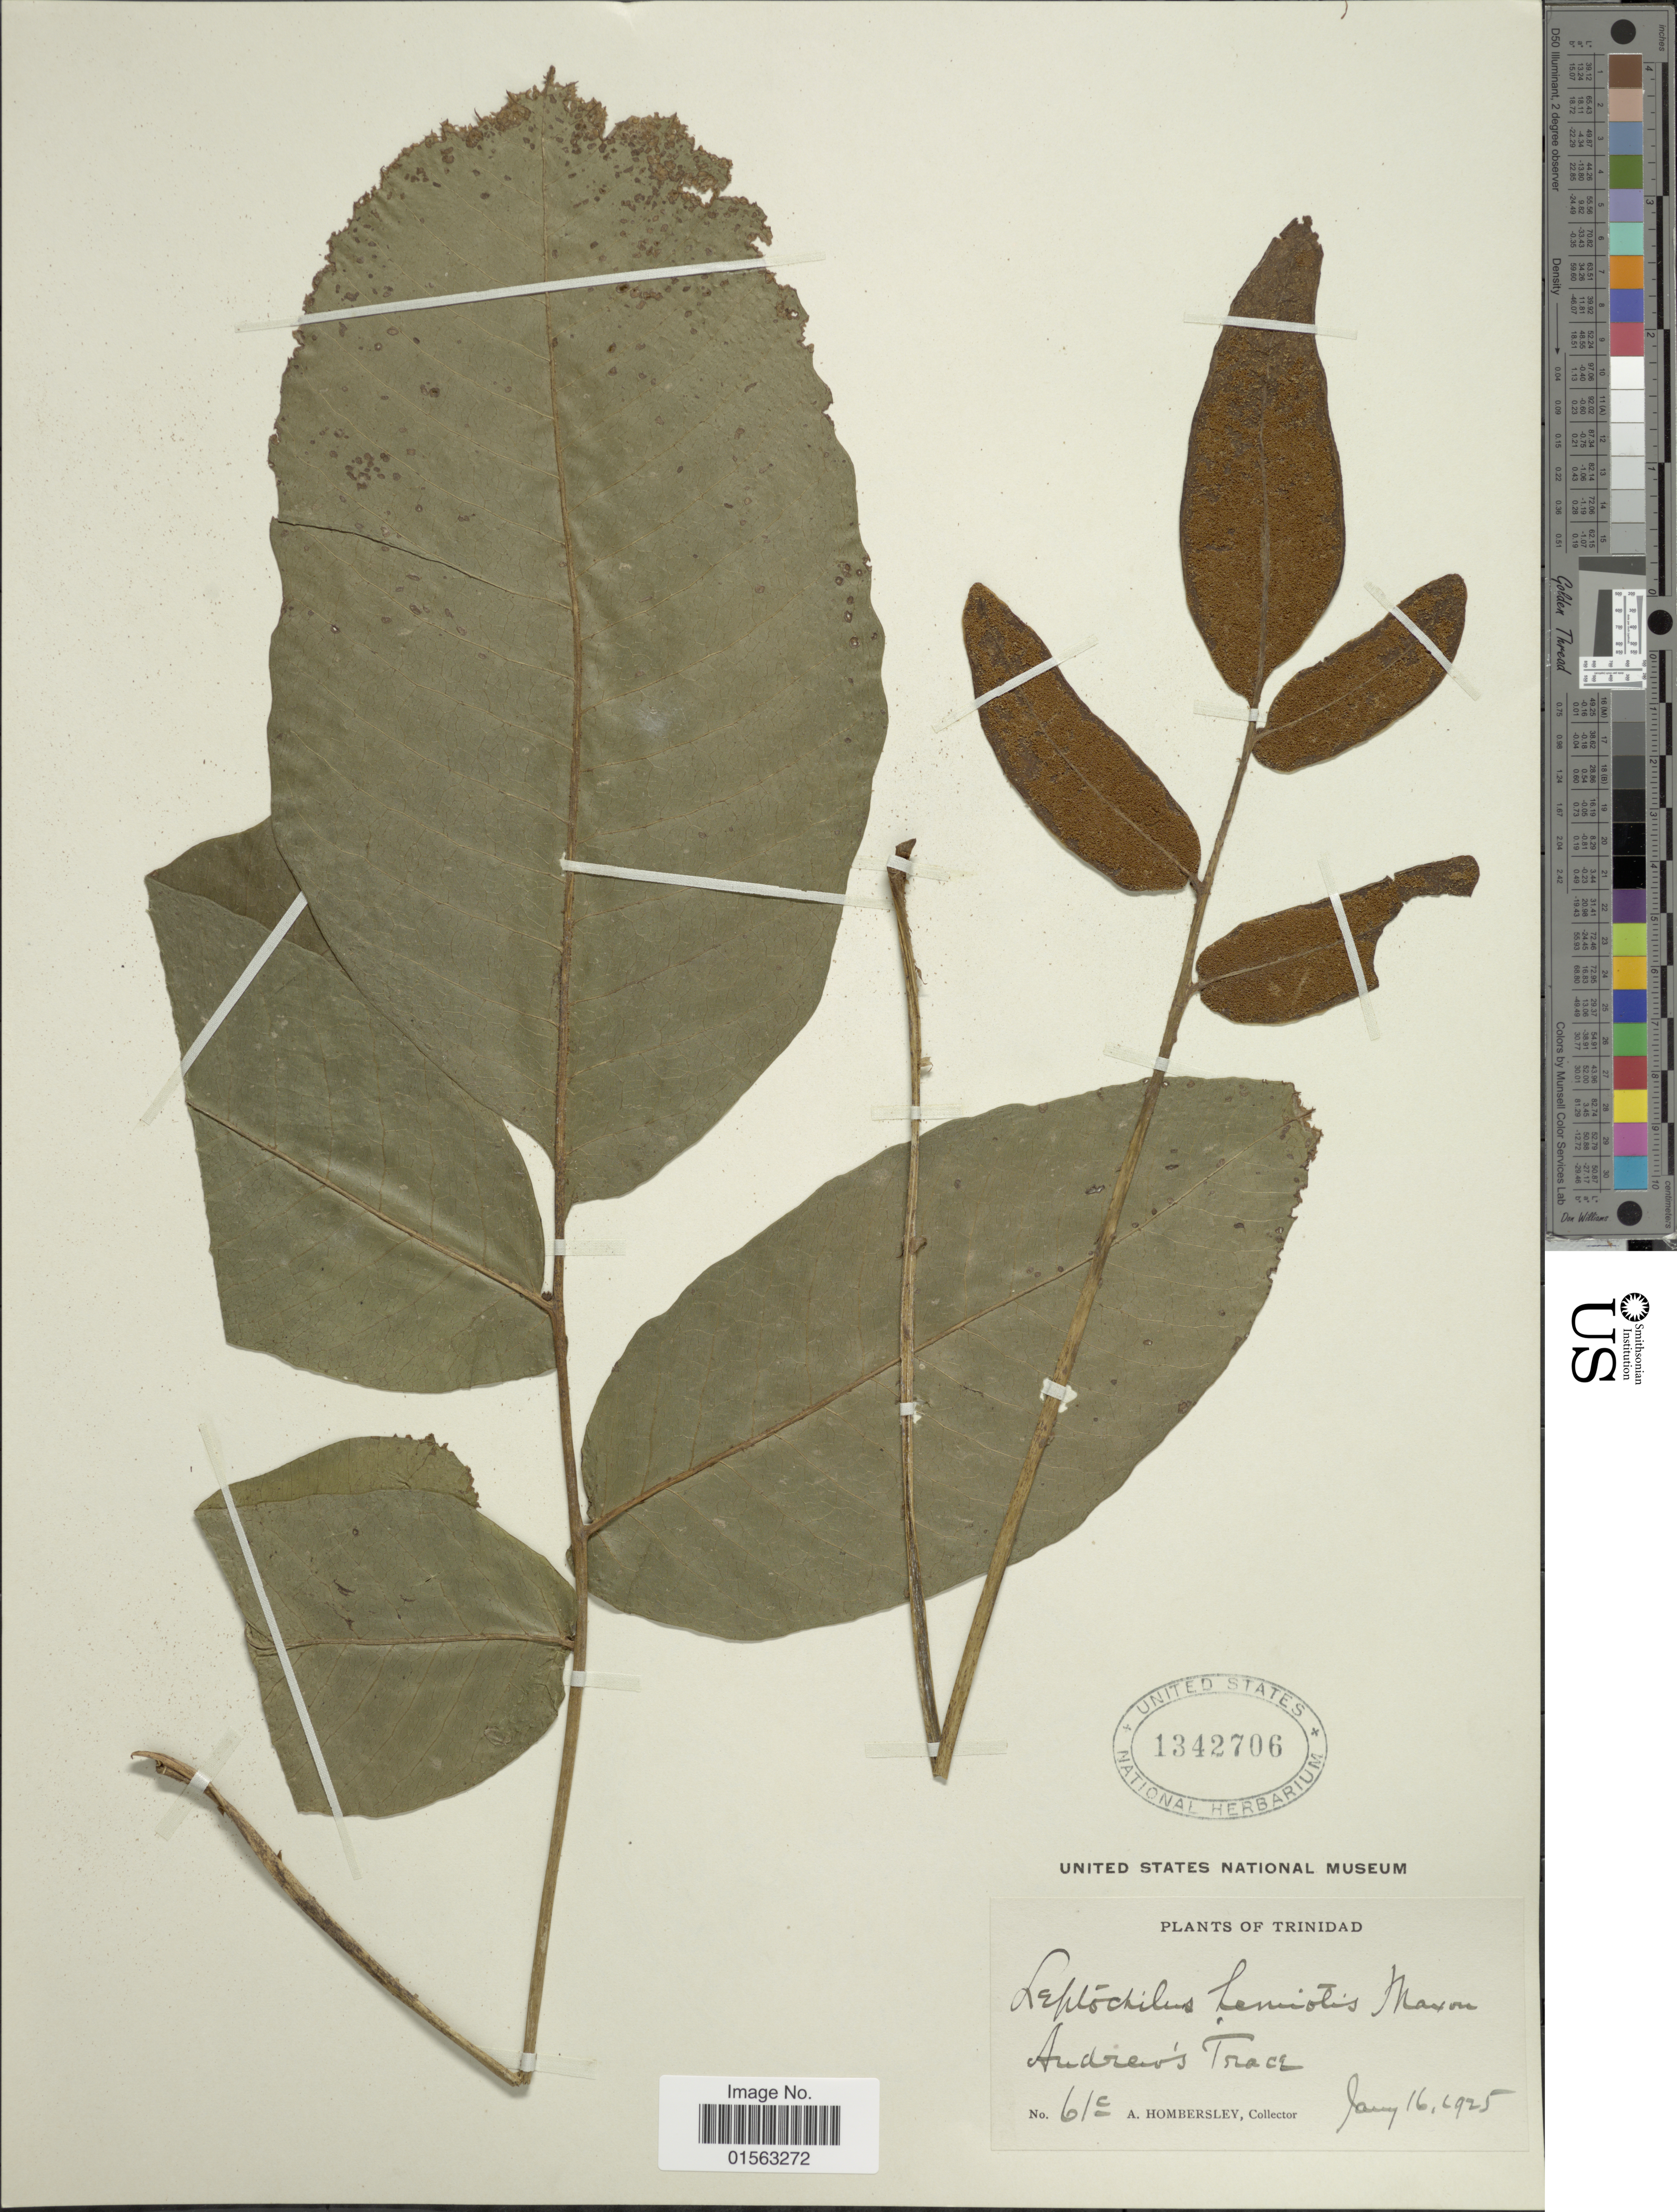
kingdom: Plantae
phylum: Tracheophyta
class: Polypodiopsida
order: Polypodiales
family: Dryopteridaceae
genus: Mickelia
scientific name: Mickelia hemiotis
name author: (Maxon) R.C. Moran et al.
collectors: A. Hombersley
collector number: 61c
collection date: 1925-01-16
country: Trinidad and Tobago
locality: Trinidad, Andrew's Trace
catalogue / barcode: US 1342706